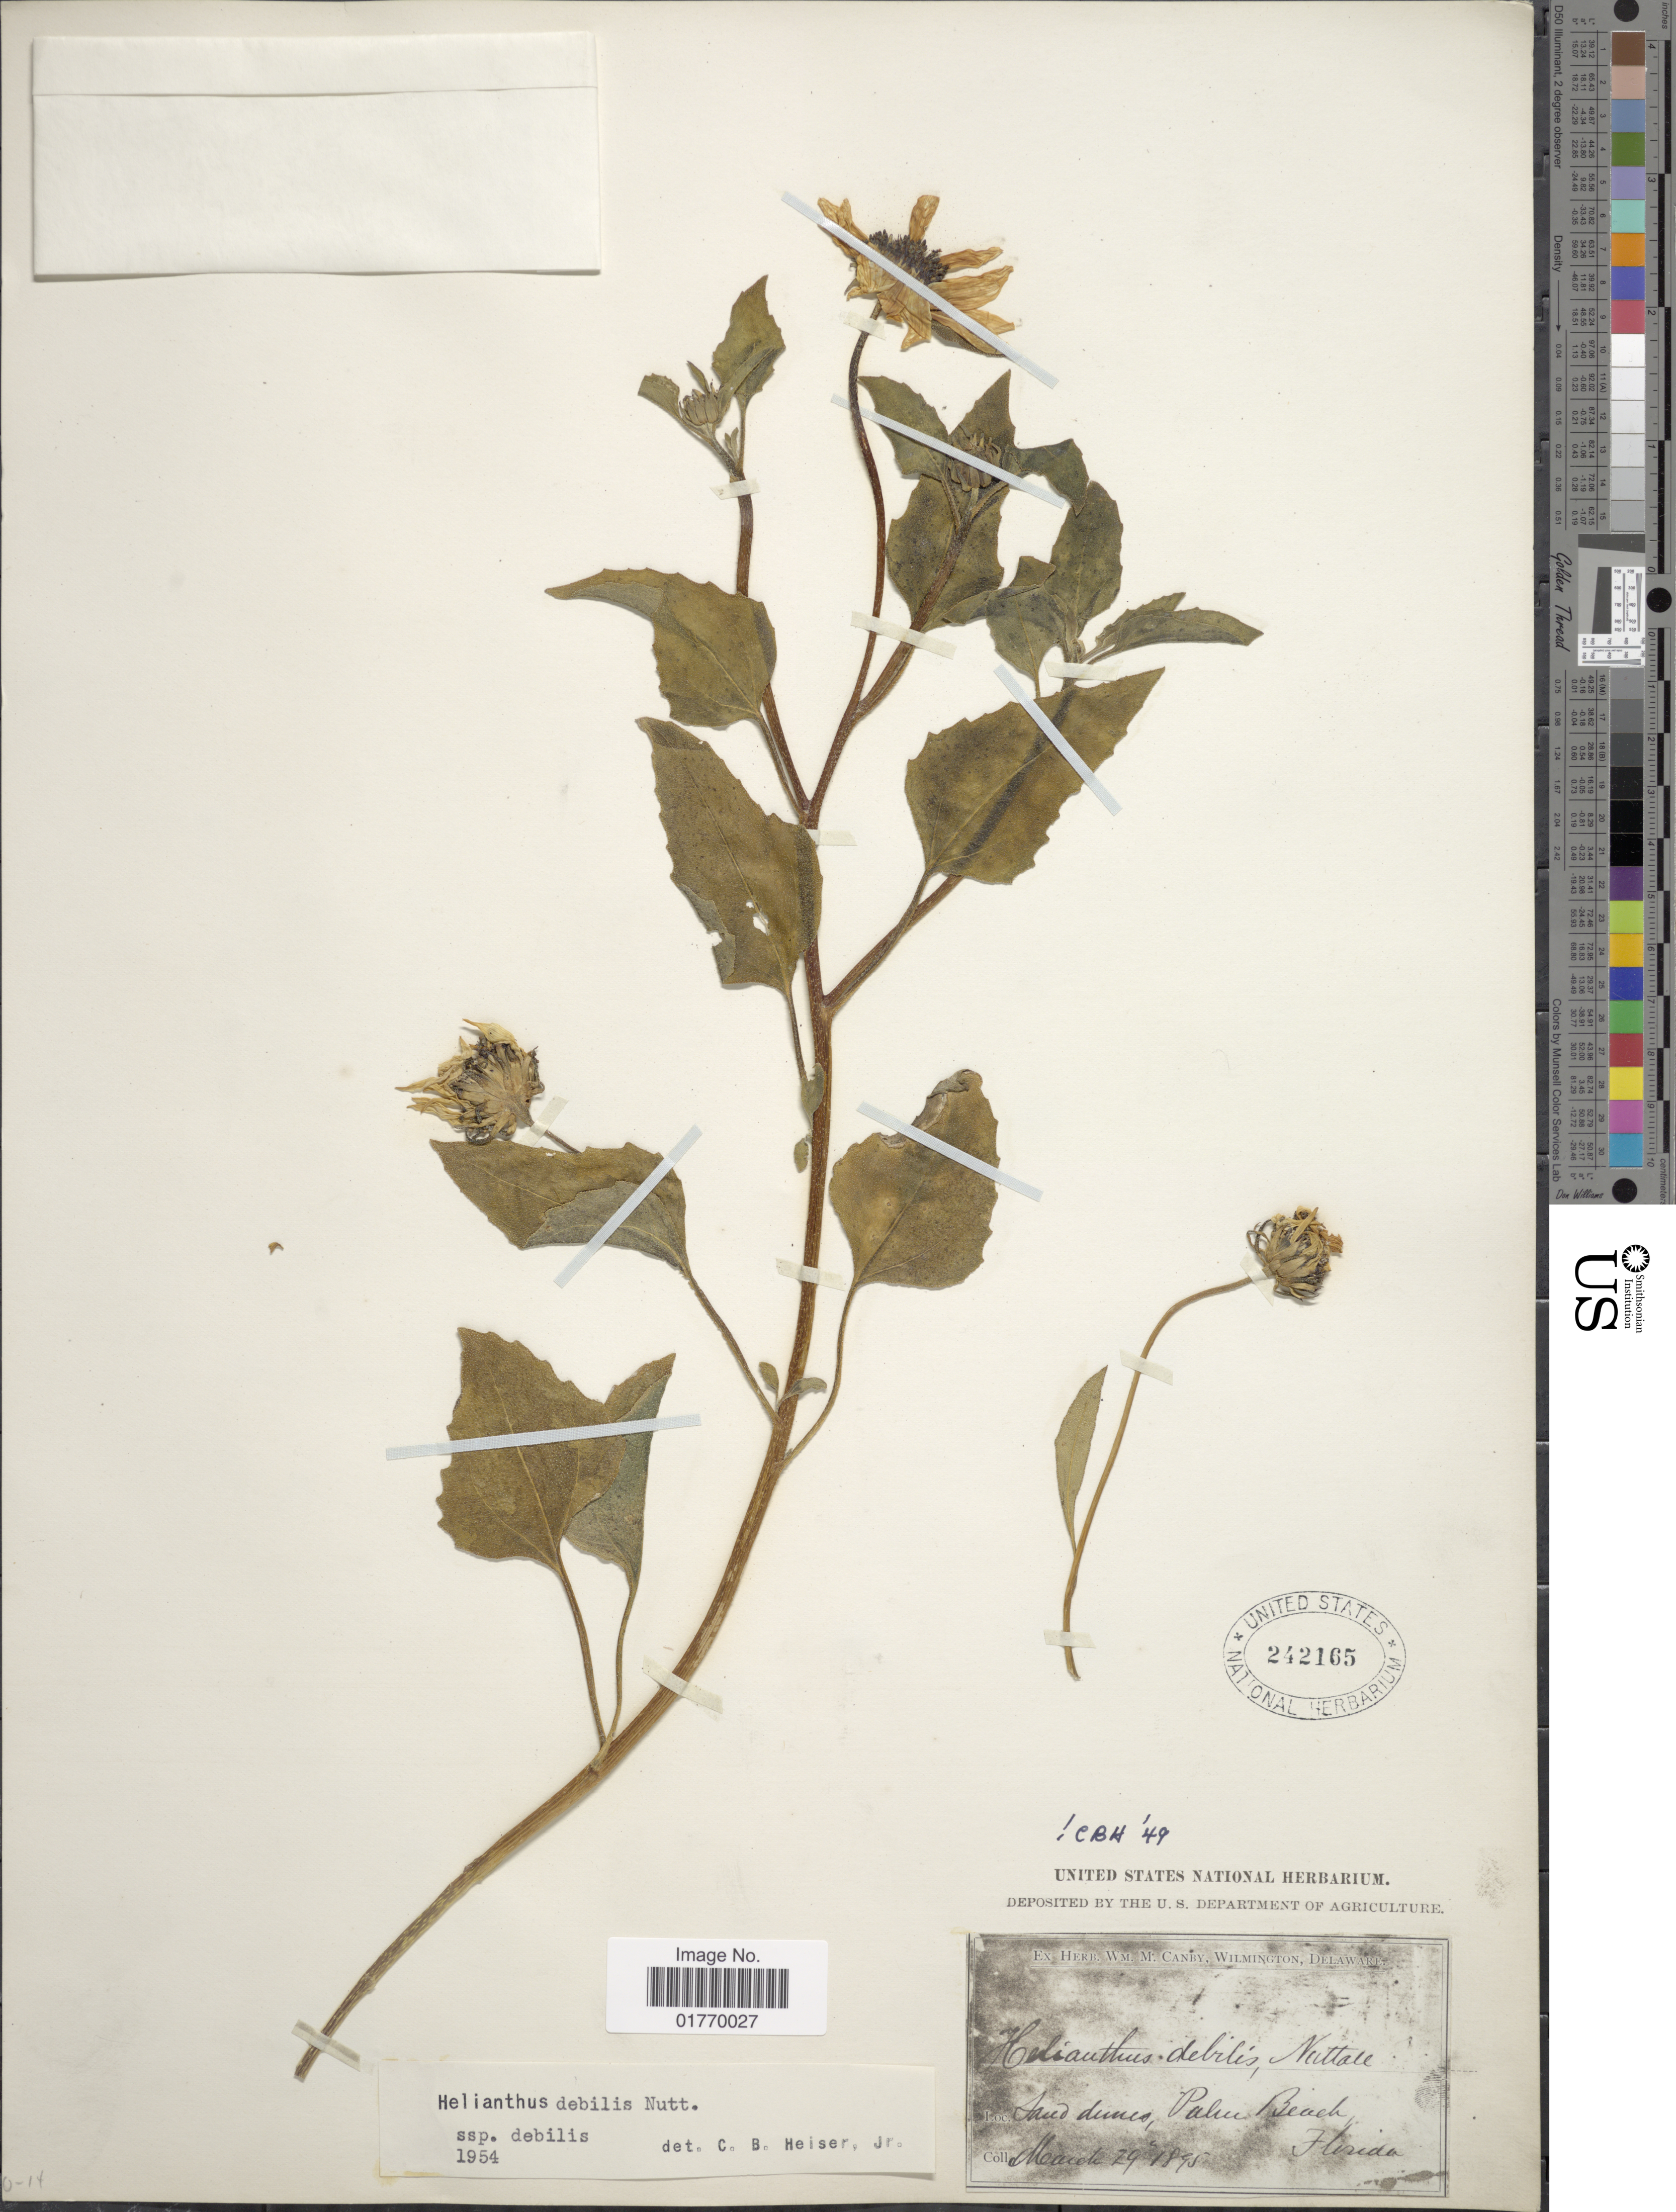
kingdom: Plantae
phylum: Tracheophyta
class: Magnoliopsida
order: Asterales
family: Asteraceae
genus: Helianthus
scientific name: Helianthus debilis subsp. debilis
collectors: ex herb. W.M. Canby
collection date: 1895-03-29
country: United States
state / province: Florida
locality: Sand Dunes, Palm Beach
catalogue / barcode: US 242165